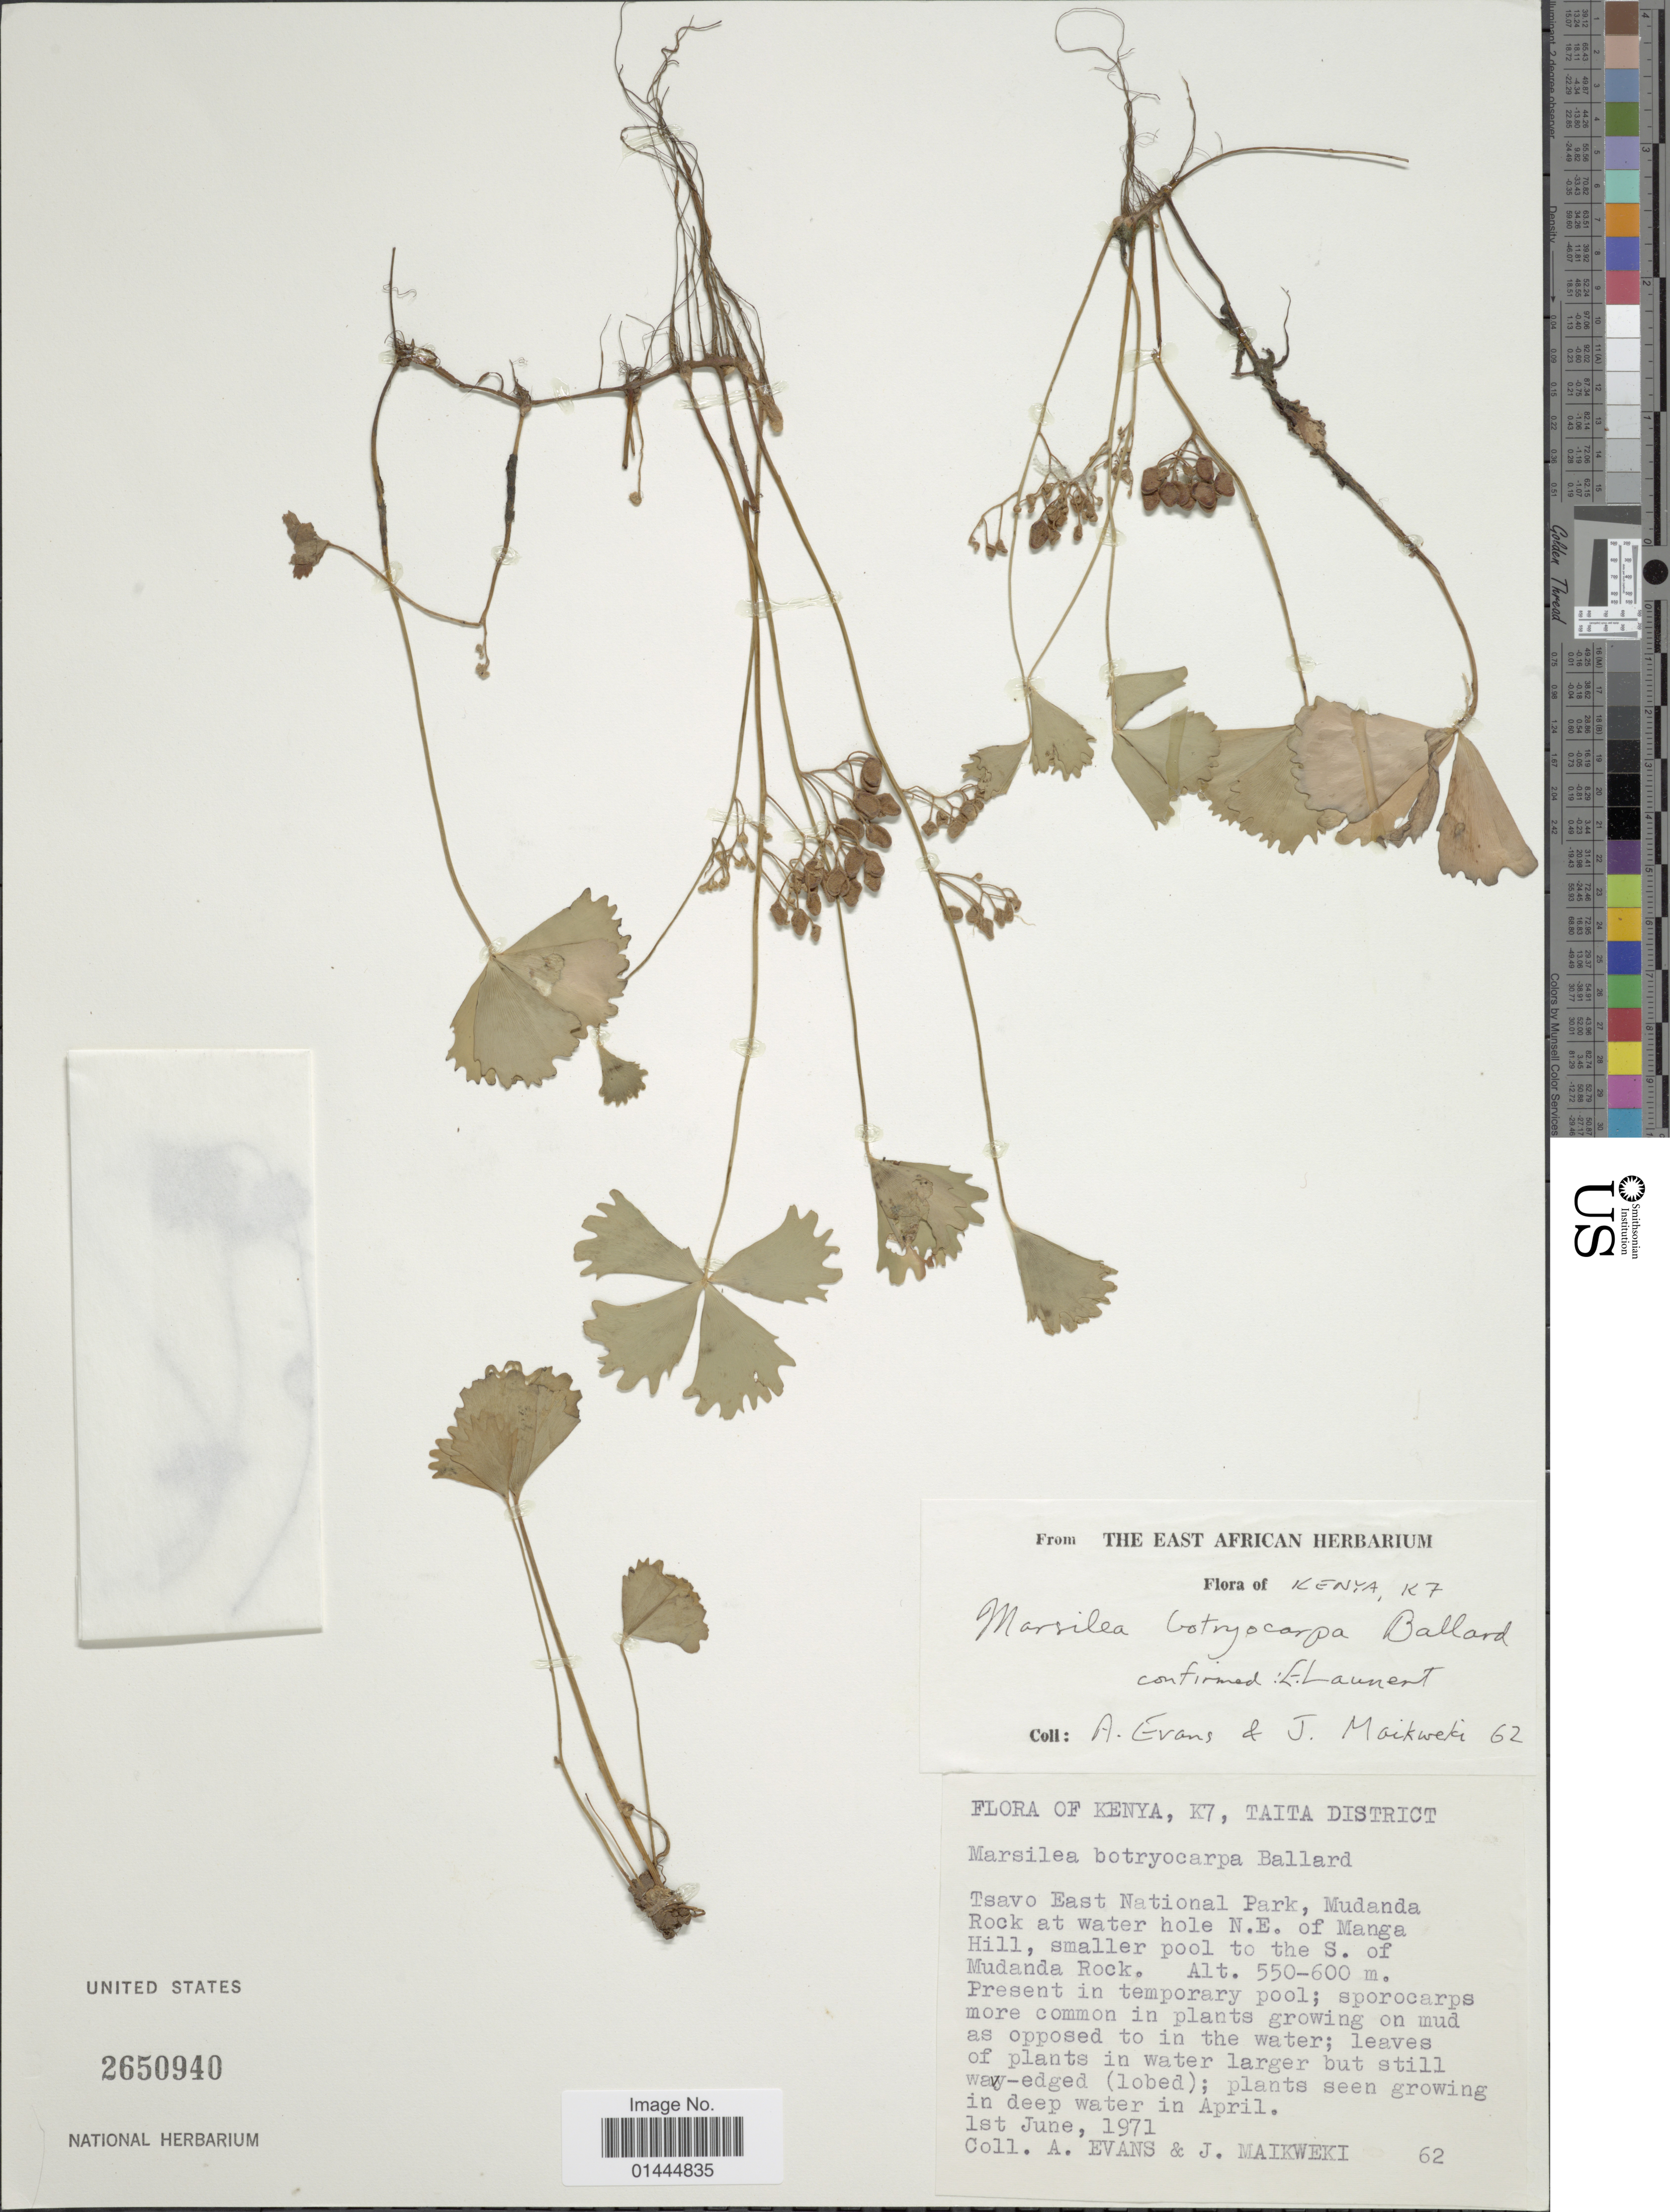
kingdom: Plantae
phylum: Tracheophyta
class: Polypodiopsida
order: Salviniales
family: Marsileaceae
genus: Marsilea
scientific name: Marsilea botryocarpa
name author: Ballard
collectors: A. Evans & J. Maikweki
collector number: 62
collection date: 1971-06-01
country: Kenya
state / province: Taita Taveta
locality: K7, Taita District, Tsavo East National Park, Mudanda Rock at water hole N.E. of Manga Hill, smaller pool to the S. of Mudanda Rock.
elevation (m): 550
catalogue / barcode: US 2650940